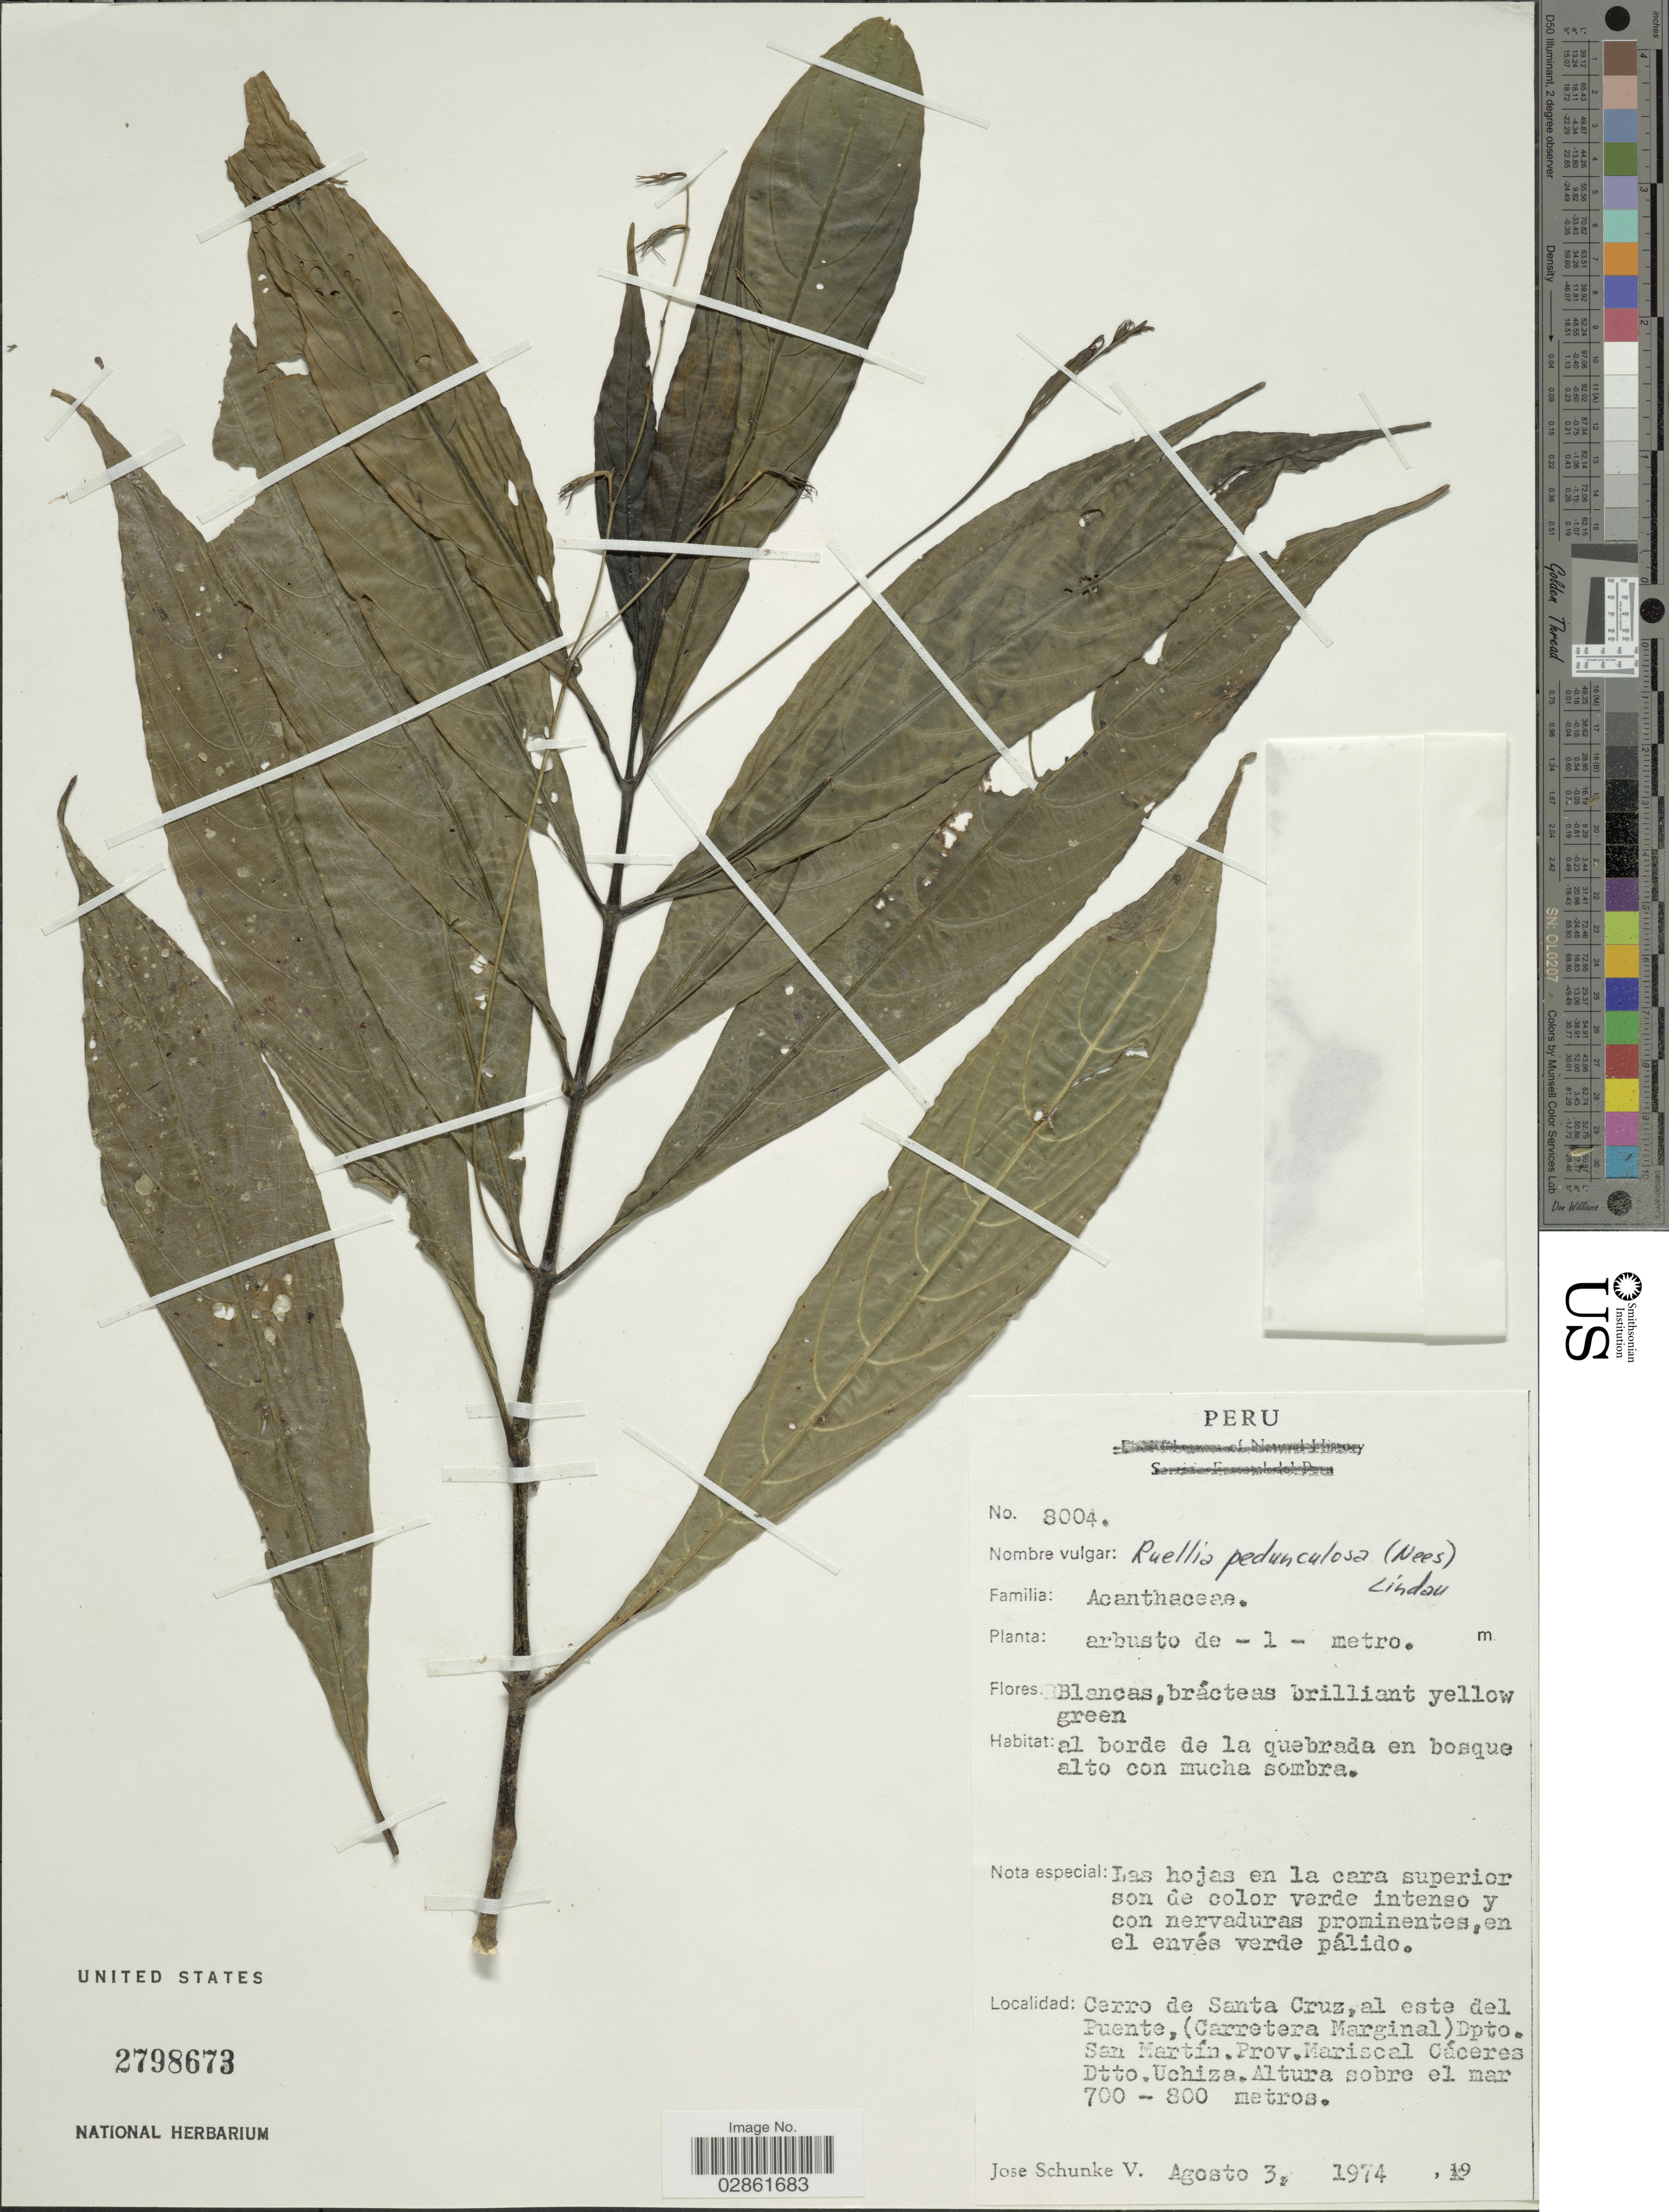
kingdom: Plantae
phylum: Tracheophyta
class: Magnoliopsida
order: Lamiales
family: Acanthaceae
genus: Ruellia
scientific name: Ruellia pedunculosa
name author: (Nees) B.D. Jacks. & Hook. f.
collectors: J. Schunke Vigo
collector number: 8004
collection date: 1974-08-03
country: Peru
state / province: San Martín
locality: Cerro de Santa Cruz, al este del Puente, (Carretera Marginal) Dpto. San Martín. Prov. Mariscal Cáceres Dtto. Uchiza.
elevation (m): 700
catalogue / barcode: US 2798673